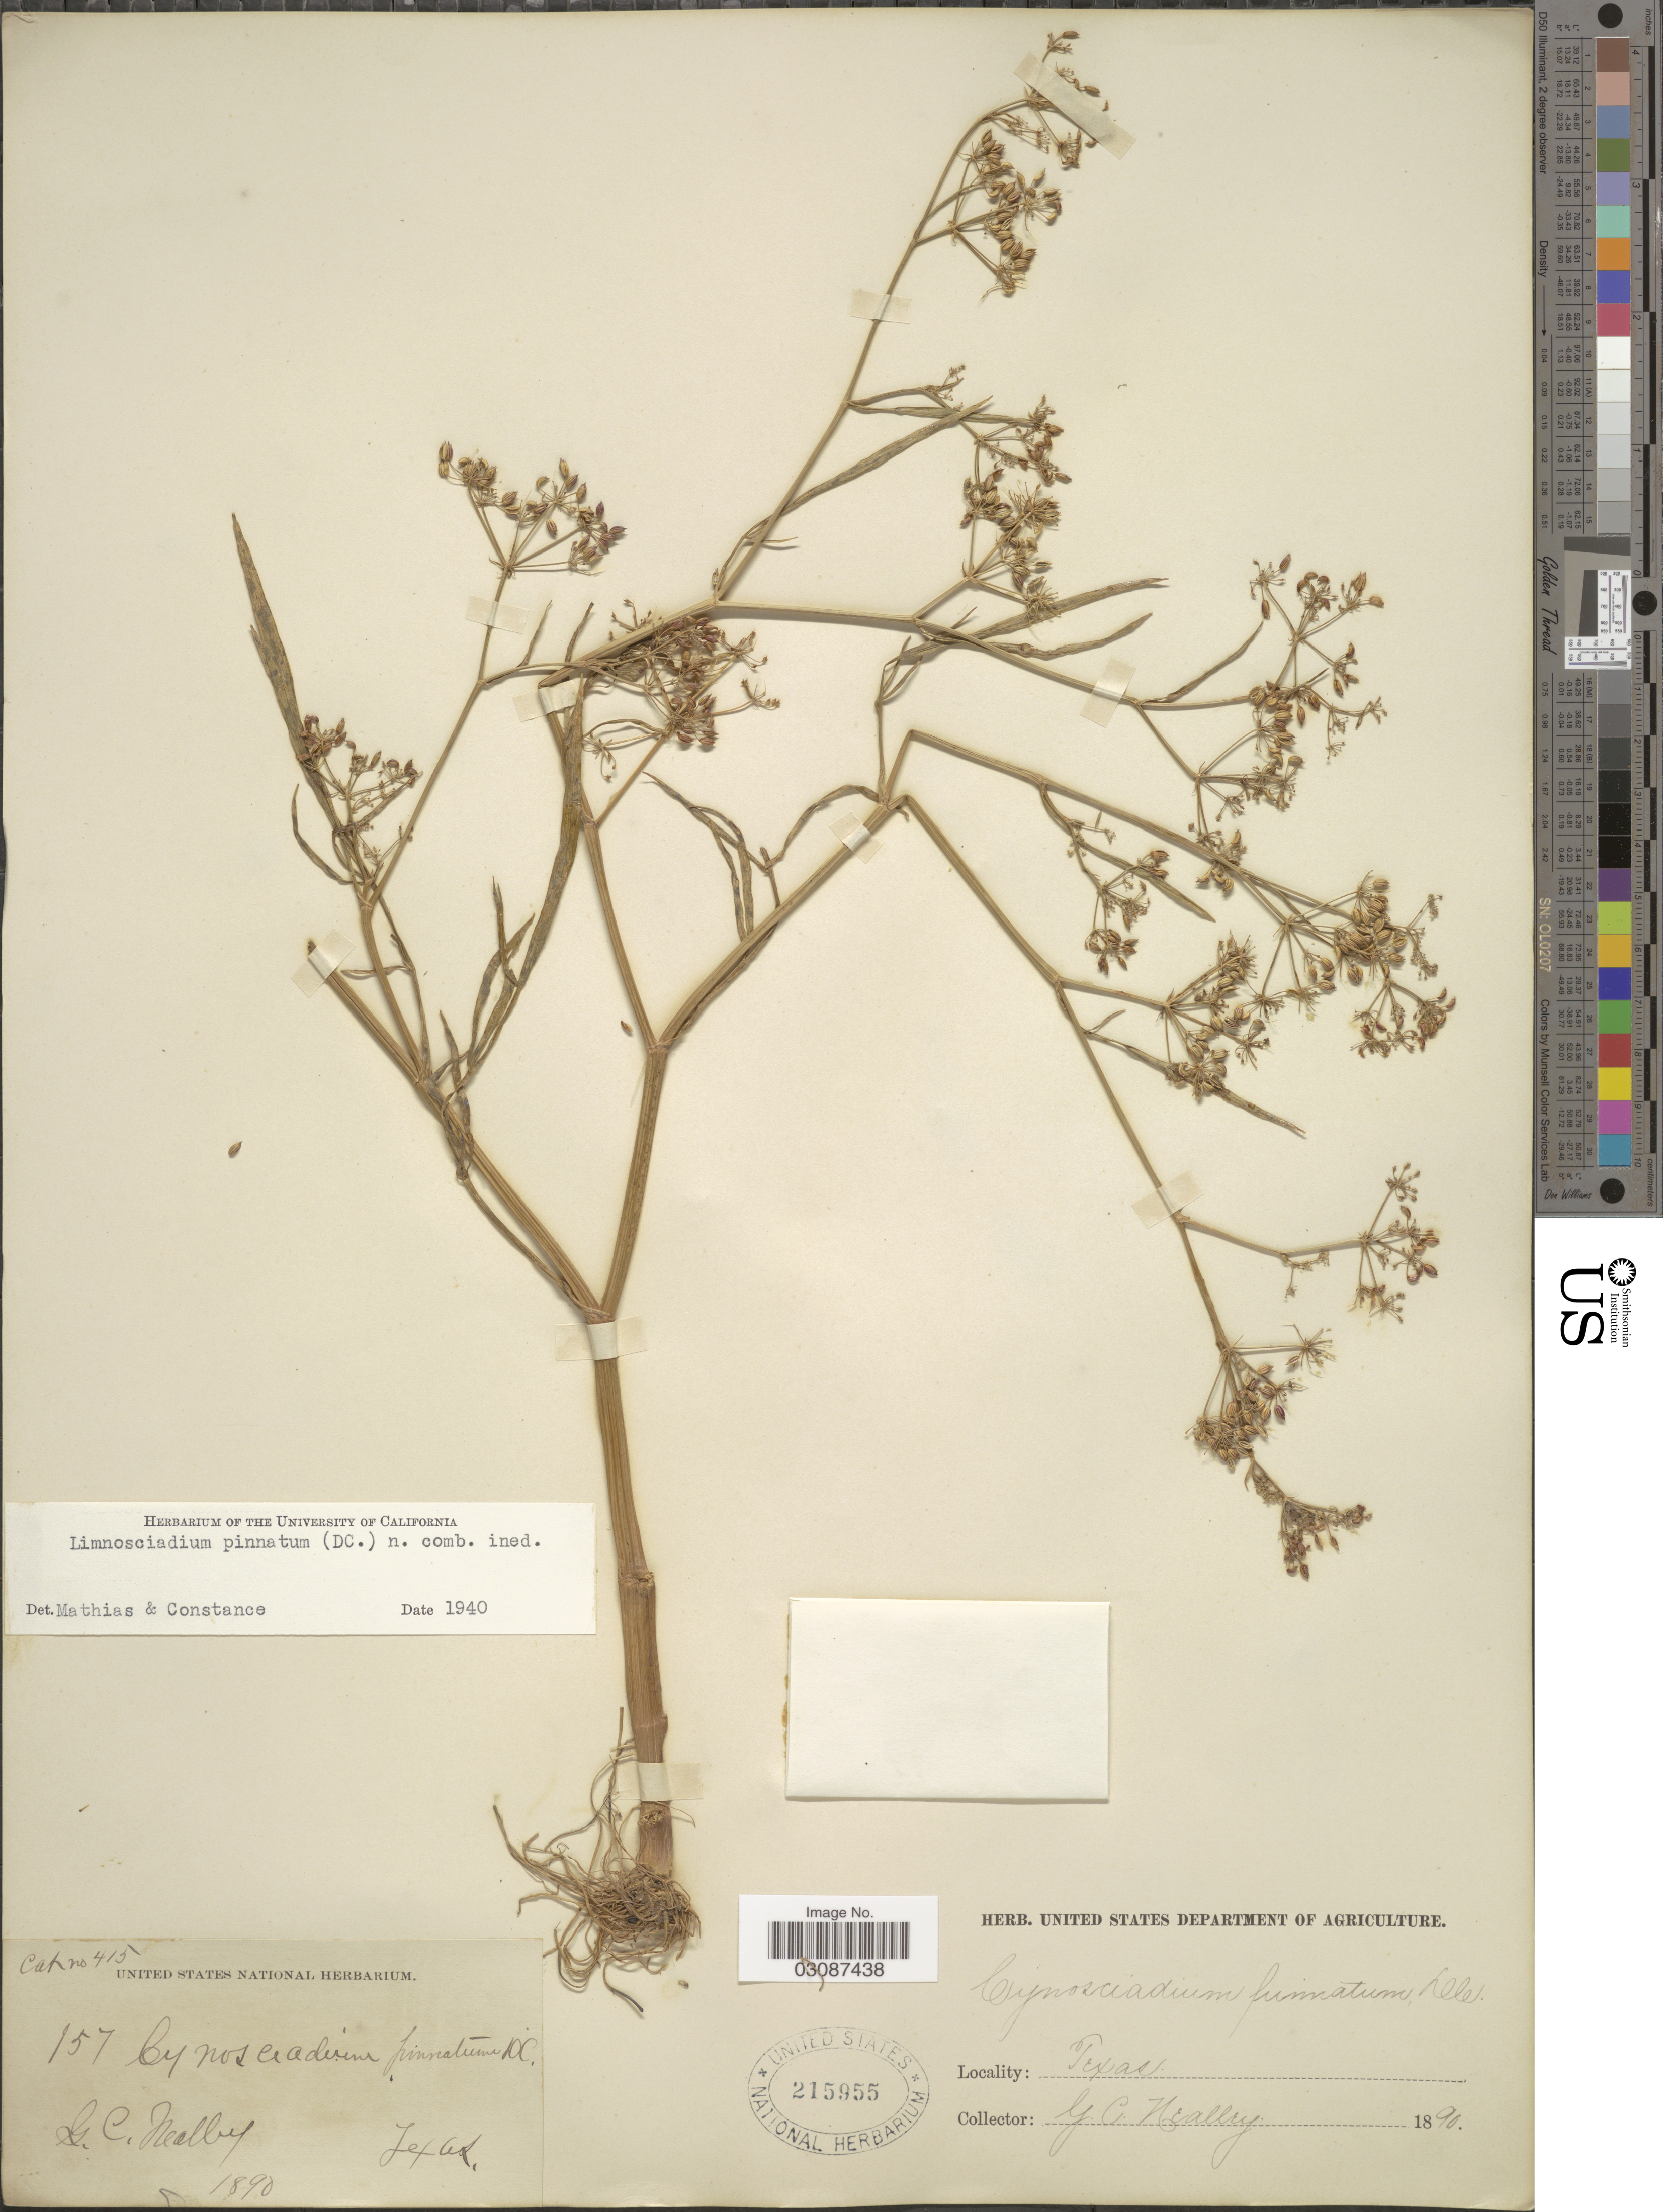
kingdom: Plantae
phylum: Tracheophyta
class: Magnoliopsida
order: Apiales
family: Apiaceae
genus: Limnosciadium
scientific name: Limnosciadium pinnatum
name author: (DC.) Mathias & Constance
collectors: G. Neally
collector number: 157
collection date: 1890-05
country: United States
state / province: Texas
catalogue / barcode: US 215955